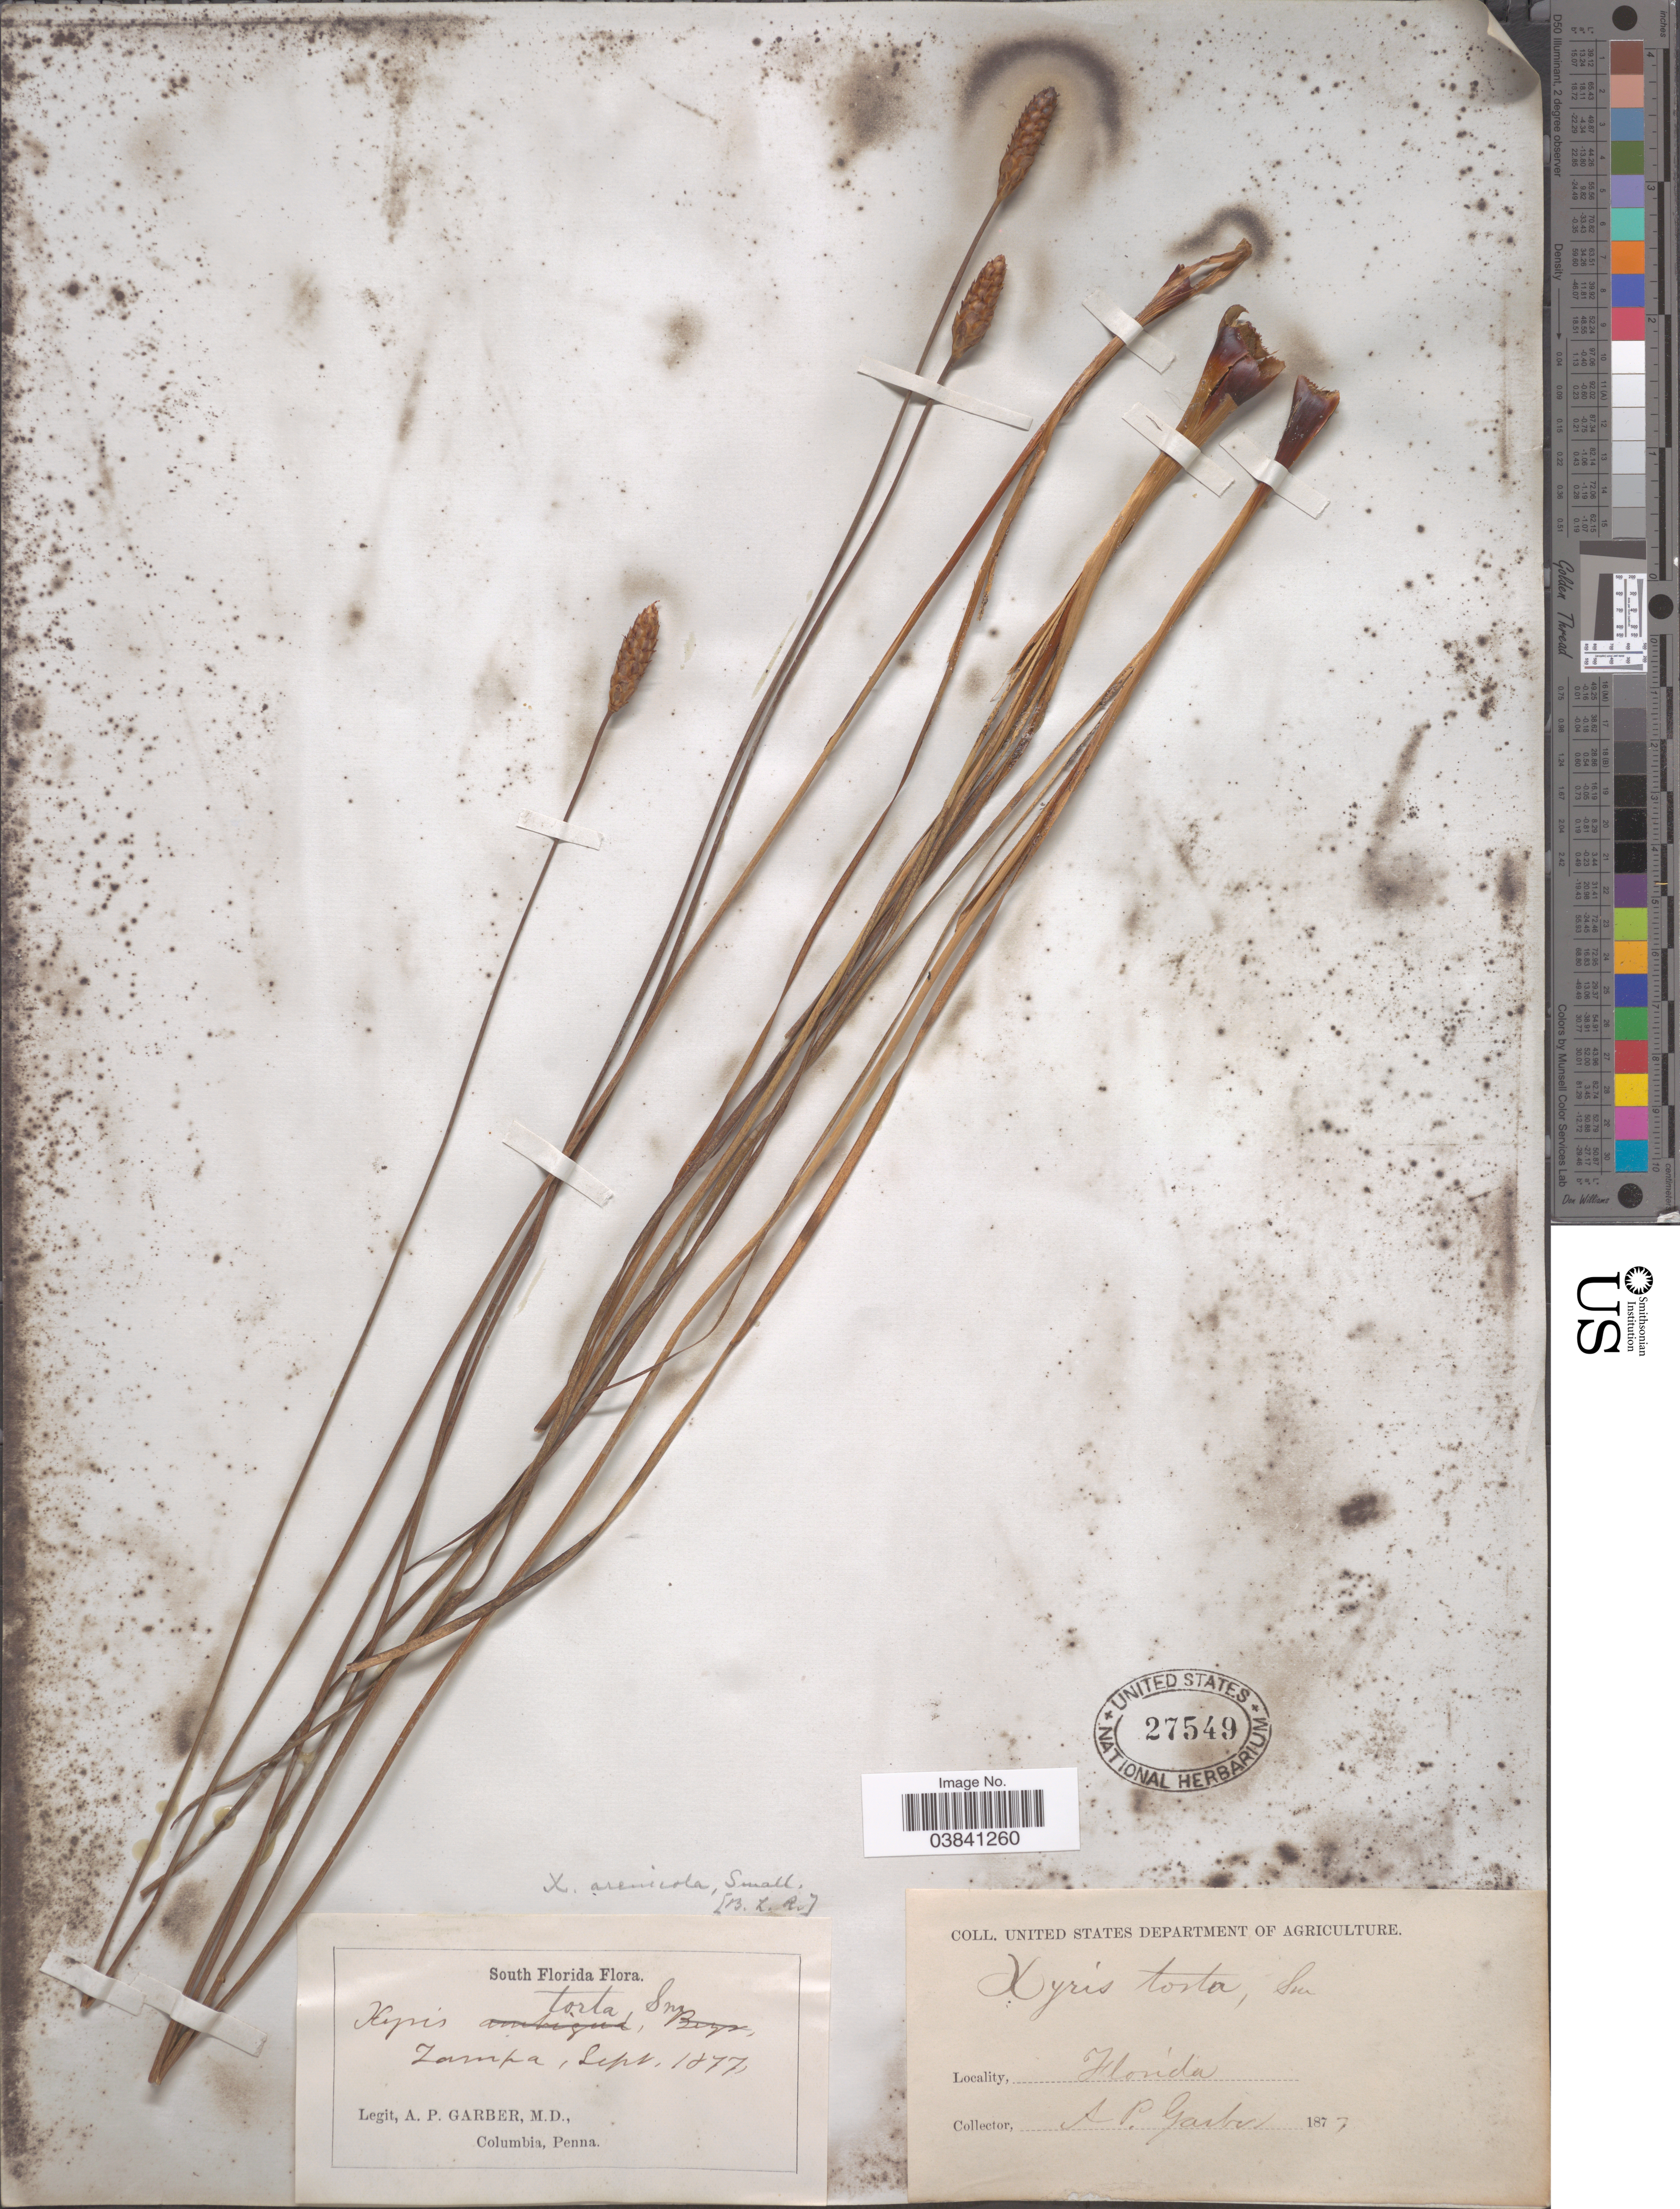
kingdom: Plantae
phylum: Tracheophyta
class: Liliopsida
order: Poales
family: Xyridaceae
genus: Xyris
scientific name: Xyris caroliniana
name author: Walter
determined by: Strong, Mark T., (BOT), Smithsonian Institution - National Museum of Natural History (UNITED STATES)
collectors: A. P. Garber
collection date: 1877-09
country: United States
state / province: Florida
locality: South Florida. Tampa.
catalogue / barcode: US 27549